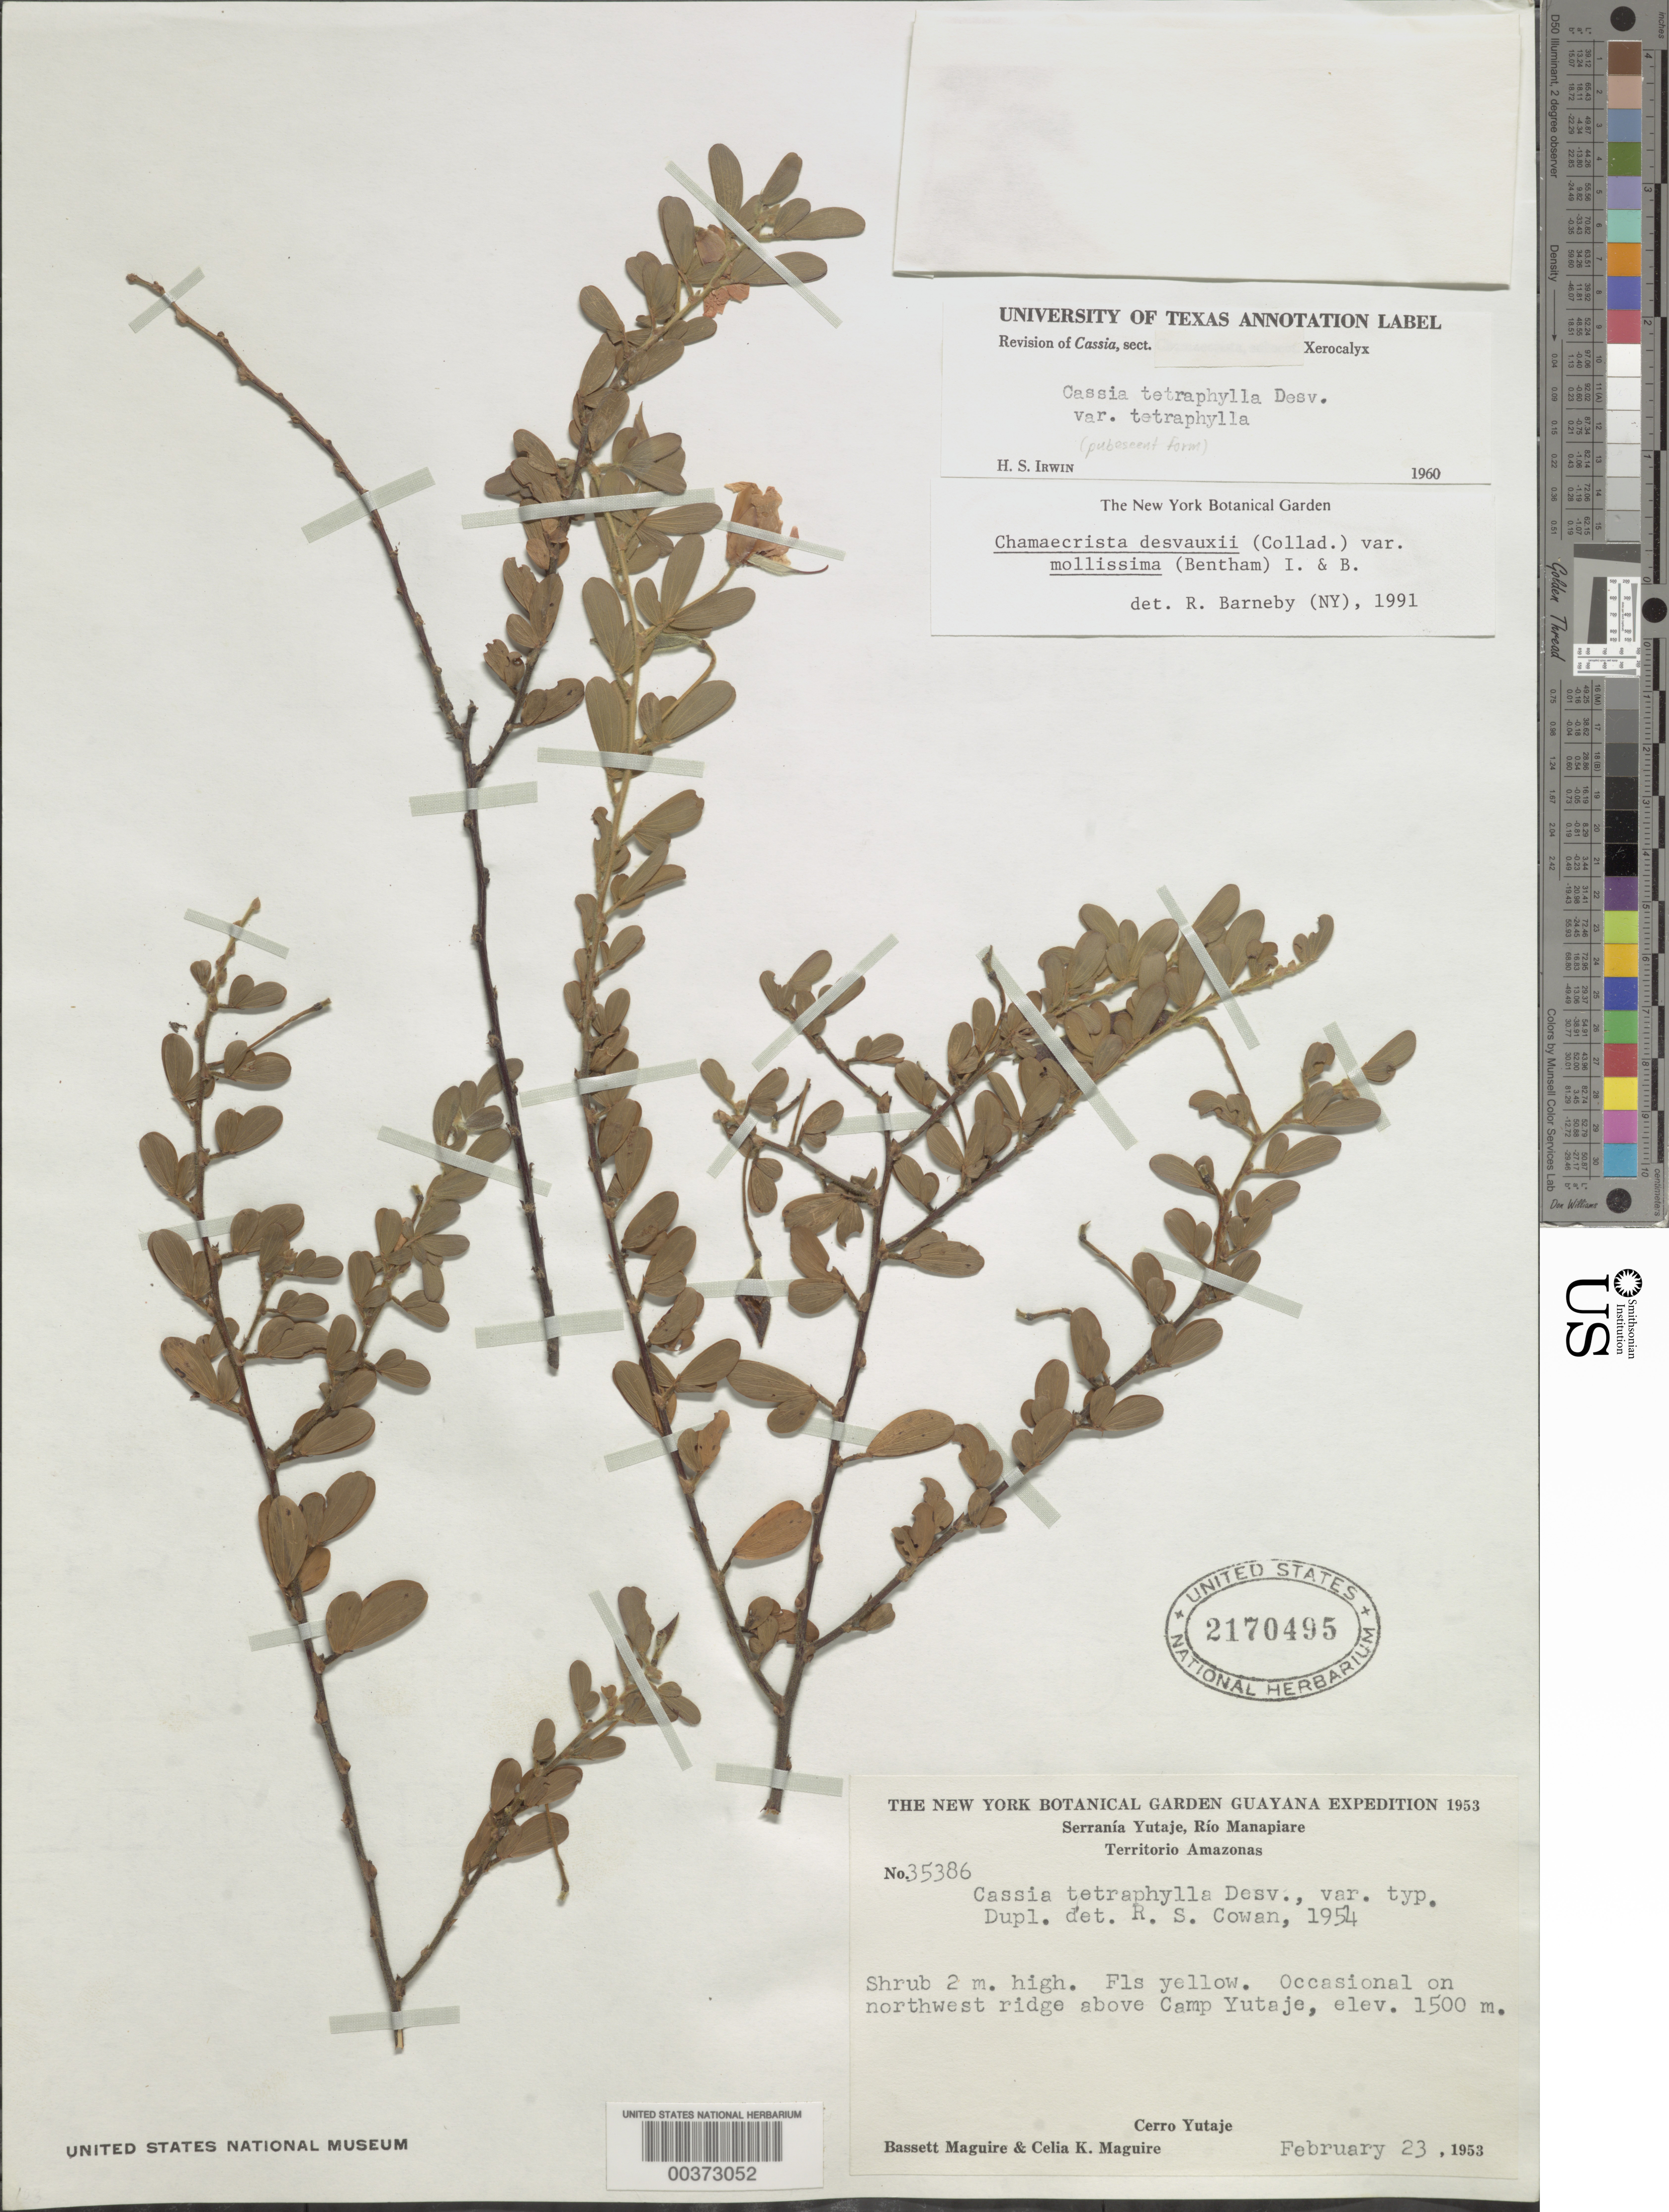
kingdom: Plantae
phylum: Tracheophyta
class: Magnoliopsida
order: Fabales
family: Fabaceae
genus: Chamaecrista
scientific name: Chamaecrista desvauxii var. mollissima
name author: (Benth.) H.S. Irwin & Barneby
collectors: B. Maguire & C. K. Maguire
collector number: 35386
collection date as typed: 23 Feb 1953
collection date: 1953-02-23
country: Venezuela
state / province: Amazonas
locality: On nw ridge above camp yutaje; serrania yutaje, rio mamapiare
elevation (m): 1500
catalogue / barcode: US 2170495